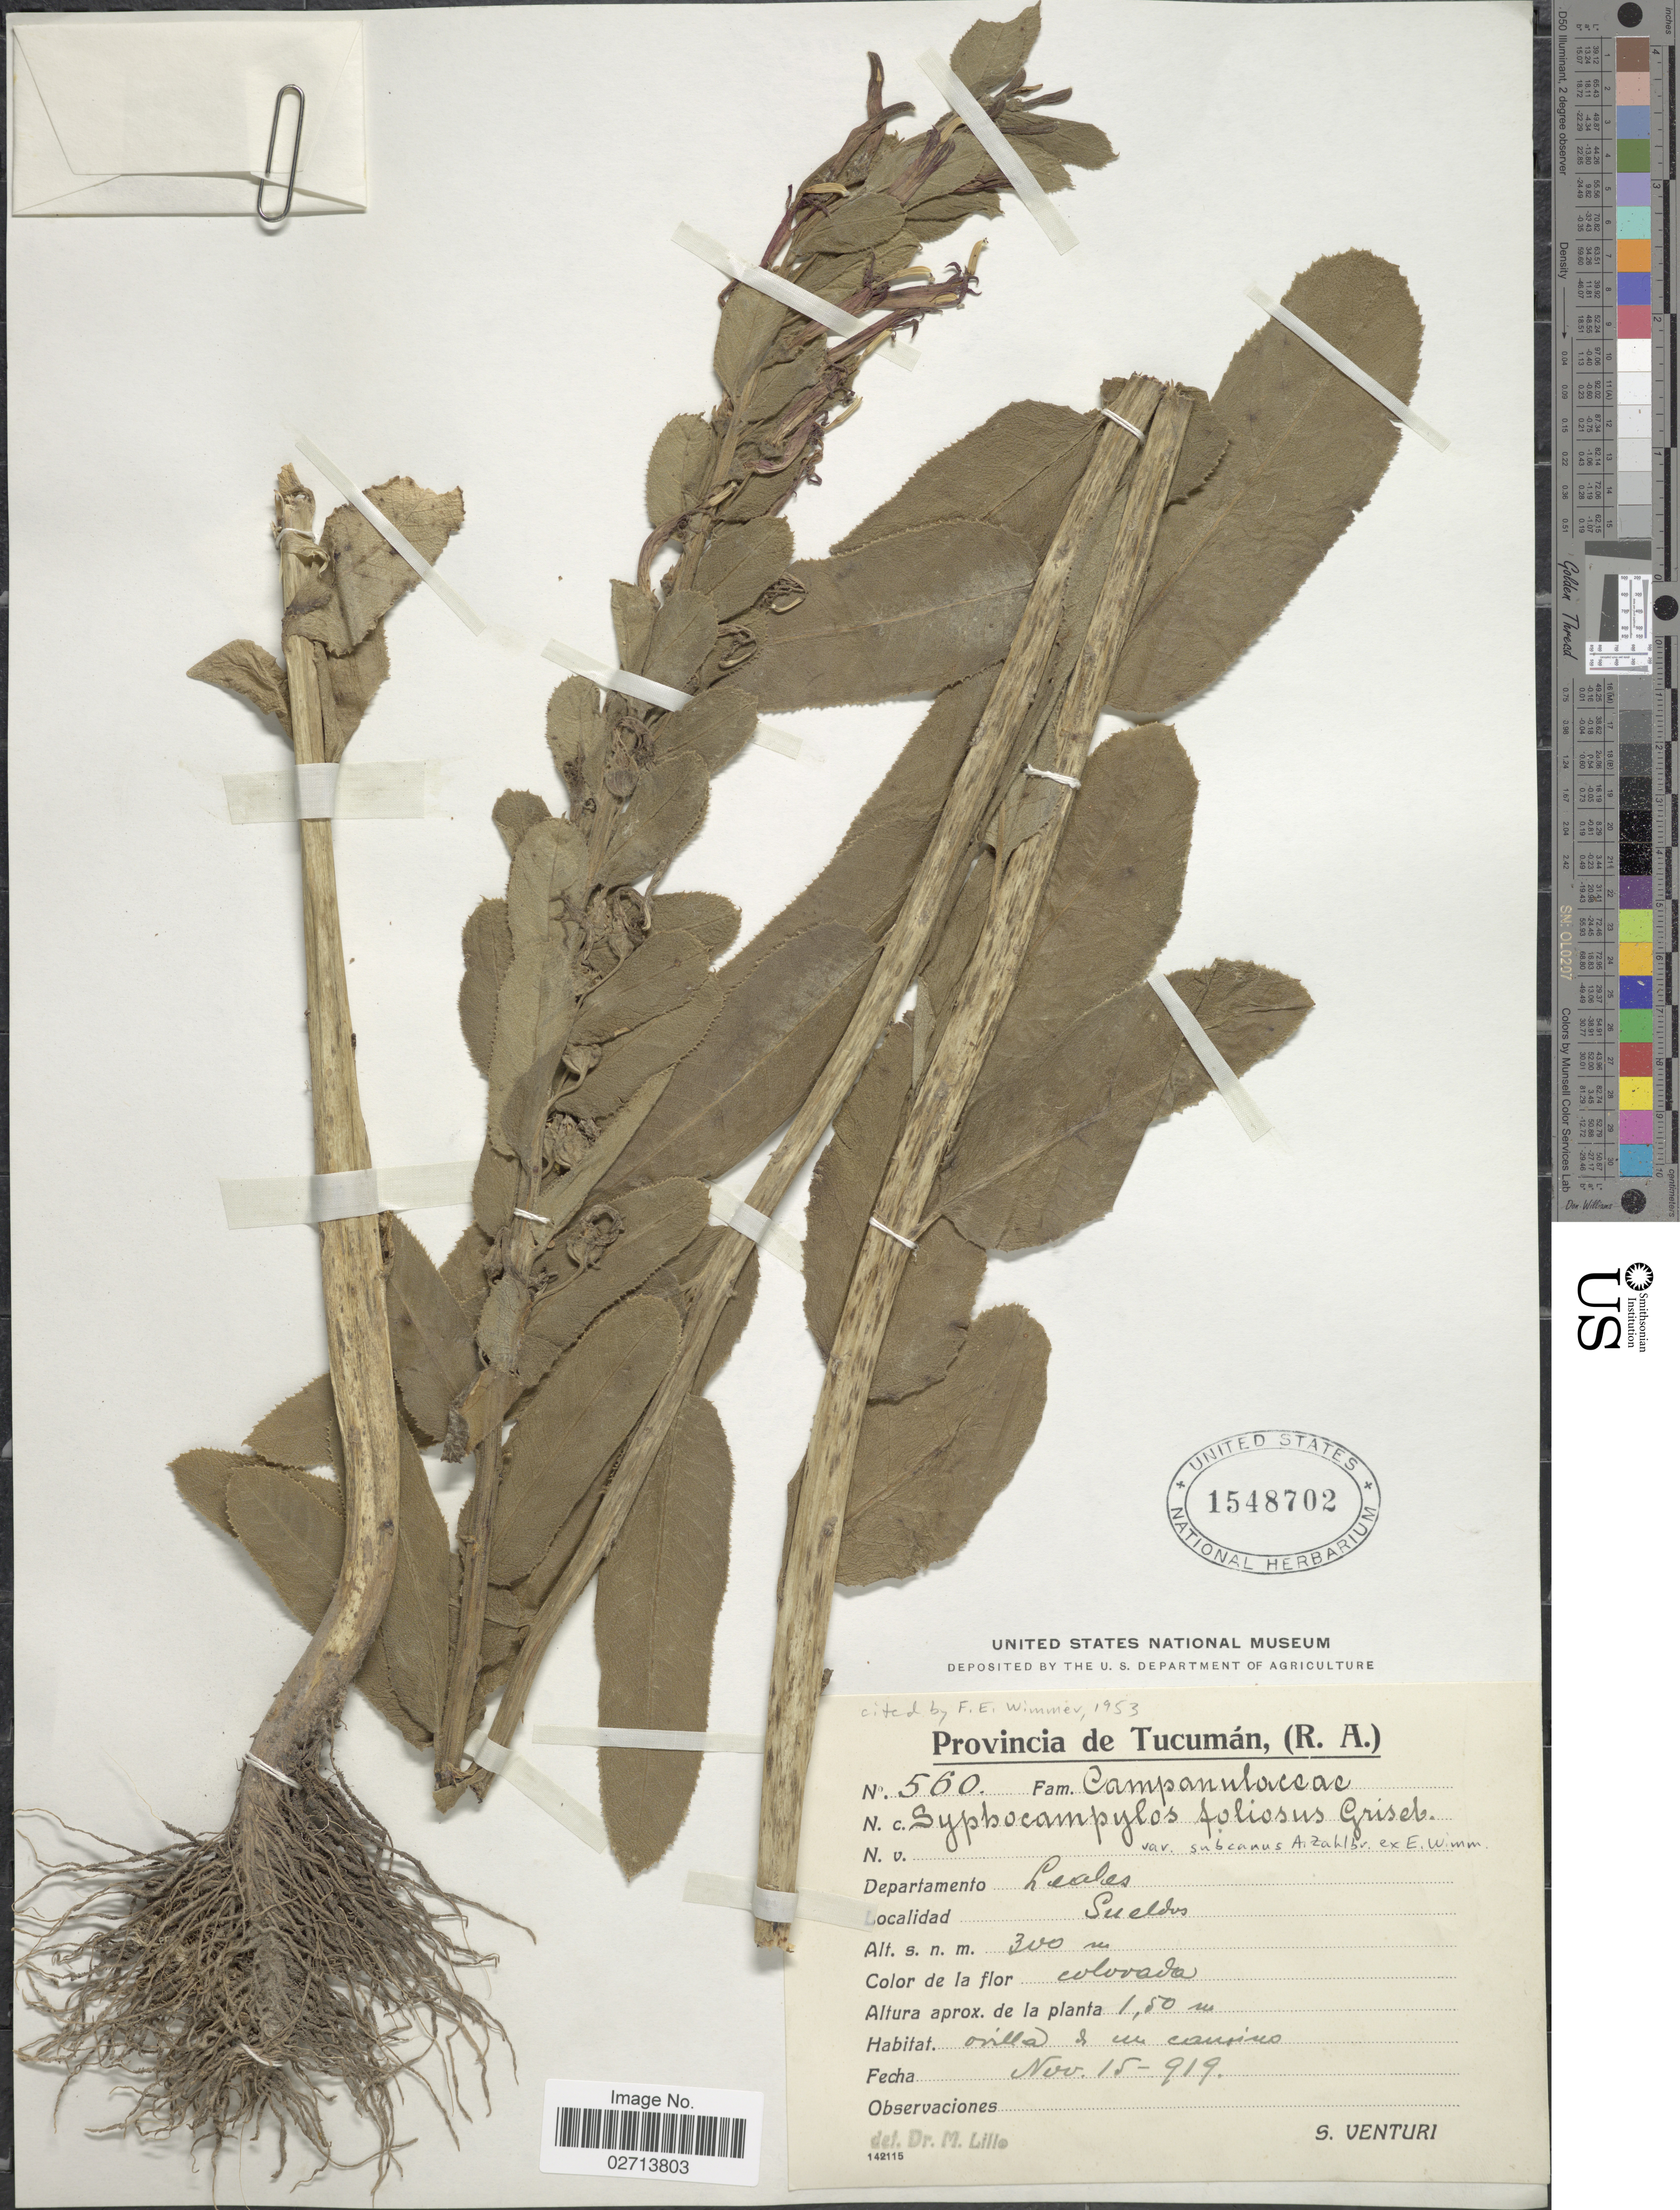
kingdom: Plantae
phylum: Tracheophyta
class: Magnoliopsida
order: Asterales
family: Campanulaceae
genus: Siphocampylus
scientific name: Siphocampylus foliosus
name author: Griseb.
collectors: S. Venturi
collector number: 560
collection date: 1919-11-15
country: Argentina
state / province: Tucuman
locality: (R.A.). Departamento Leales, Sueldos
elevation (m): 300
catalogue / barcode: US 1548702